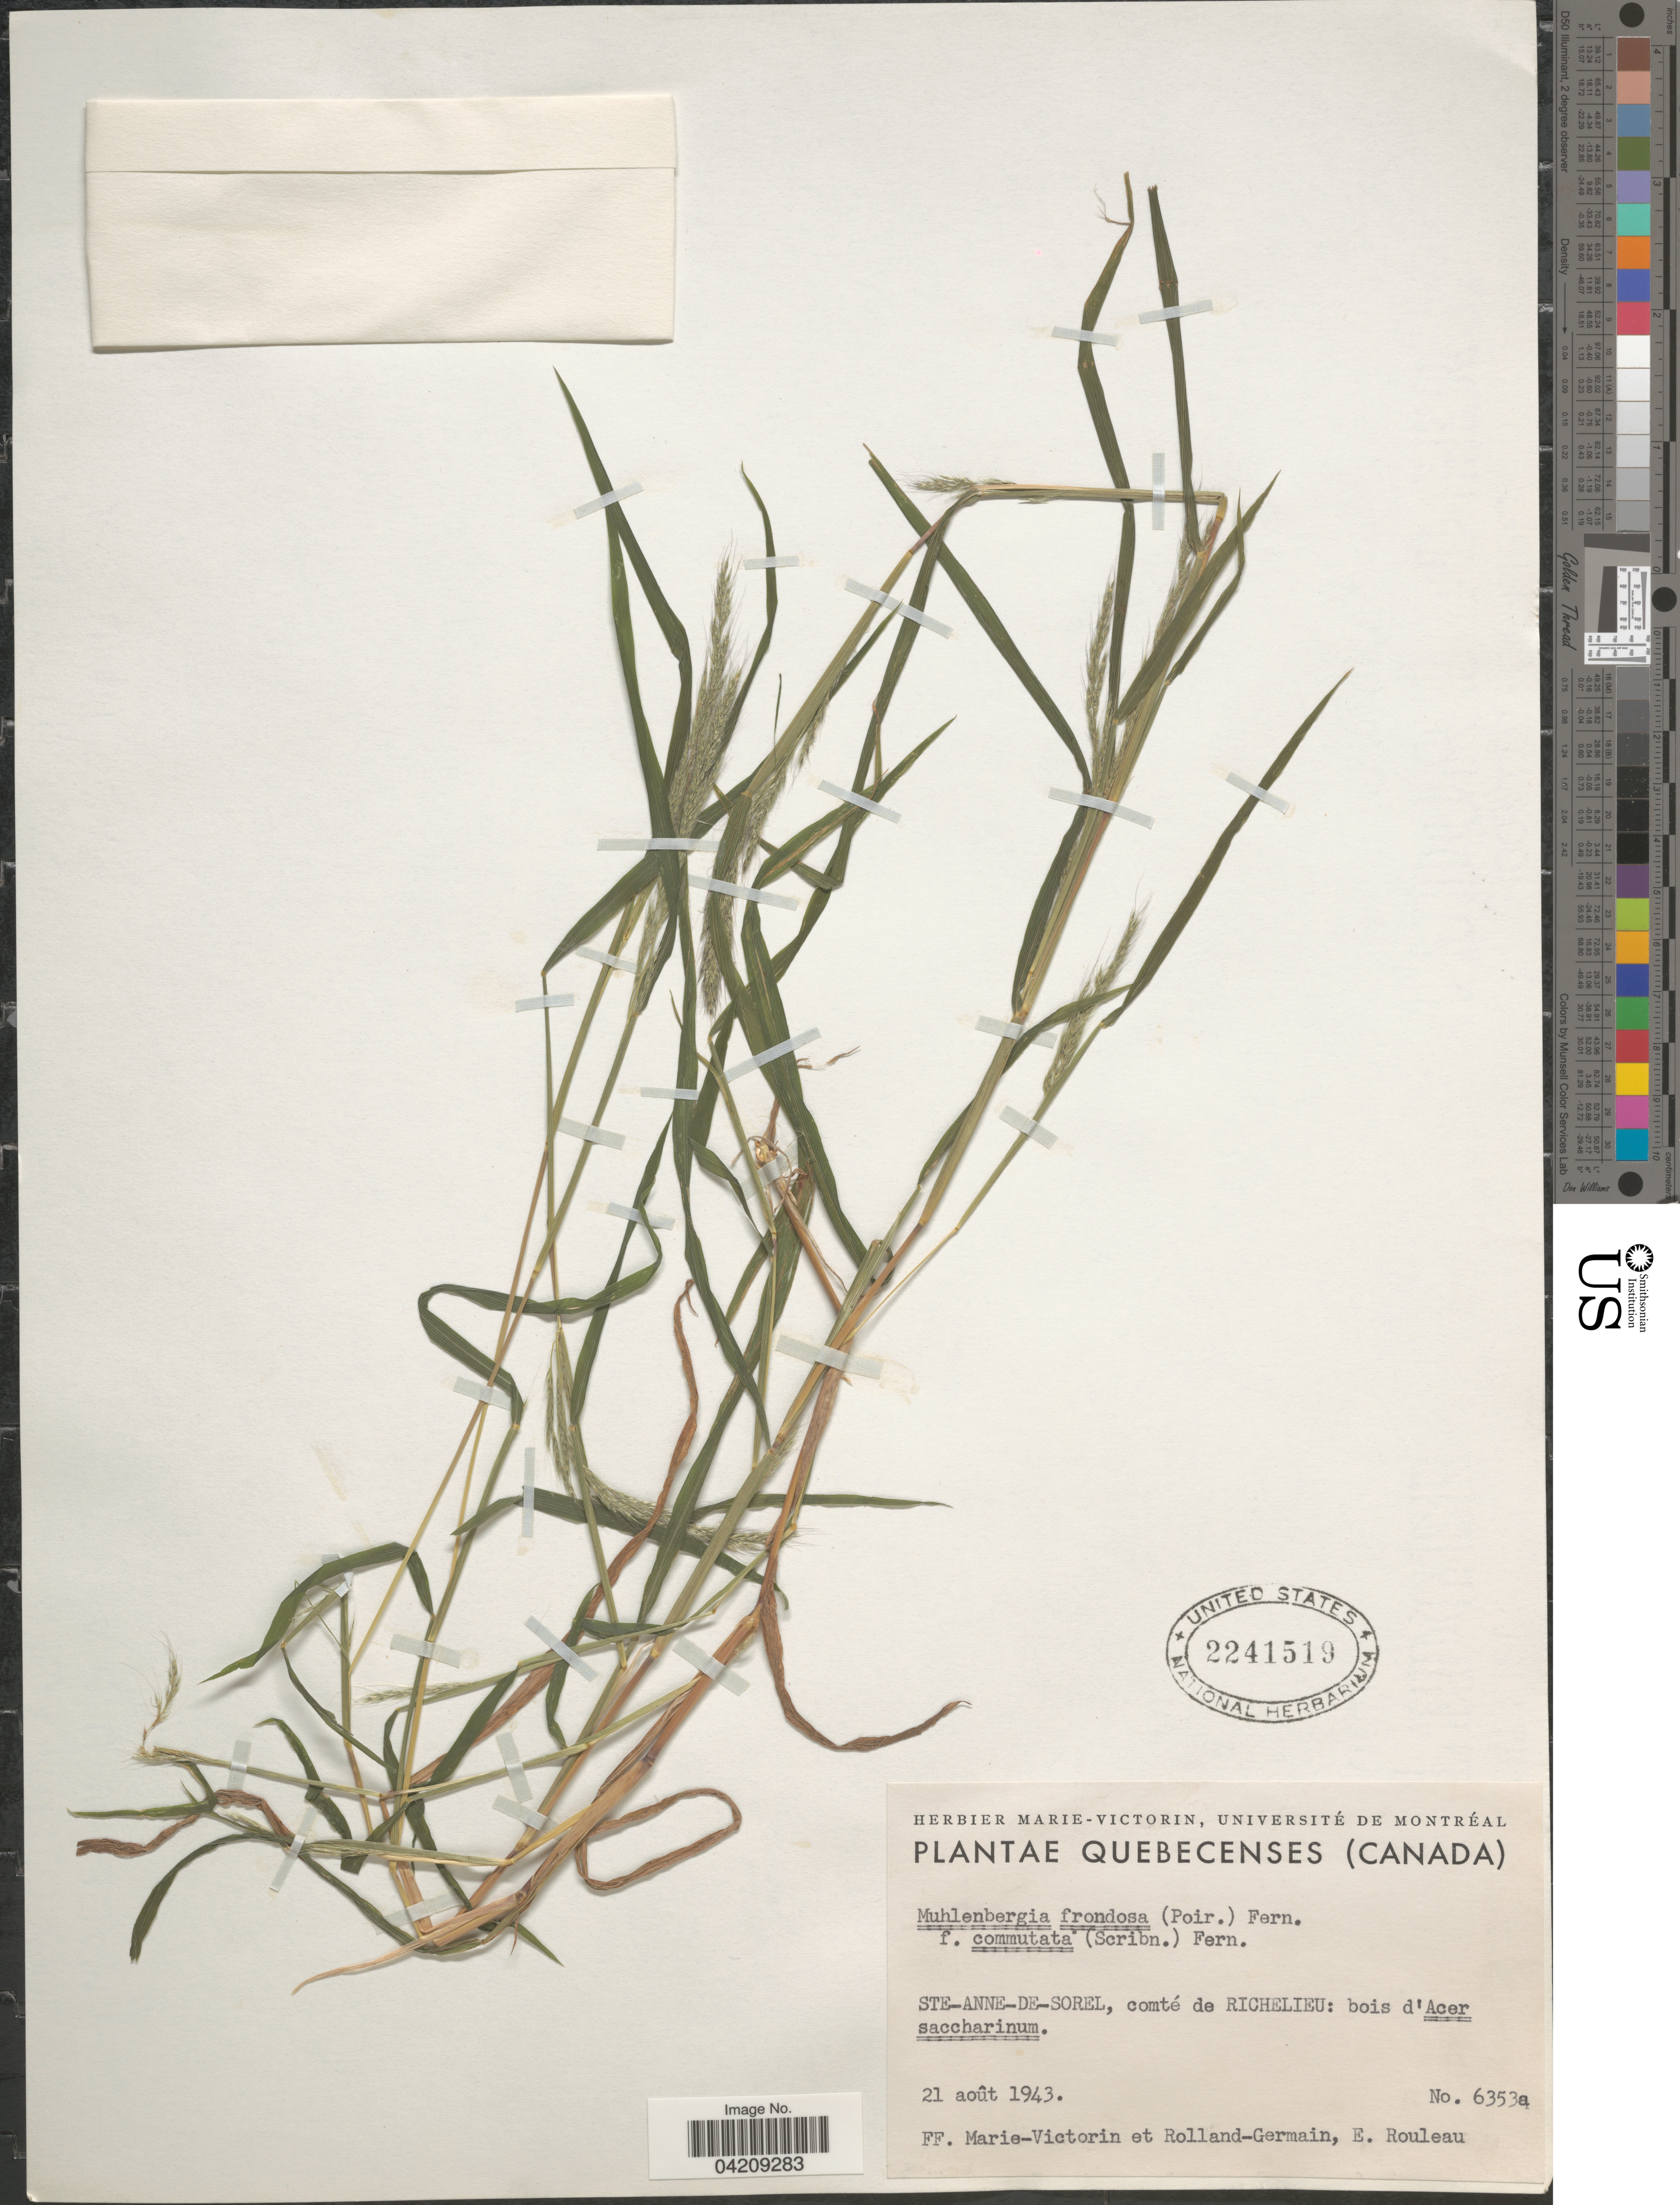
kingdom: Plantae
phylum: Tracheophyta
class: Liliopsida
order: Poales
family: Poaceae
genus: Muhlenbergia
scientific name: Muhlenbergia frondosa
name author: (Poir.) Fernald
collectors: F. Marie-Victorin, Rolland-Germain & E. Rouleau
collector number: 6353a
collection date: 1943-08-21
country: Canada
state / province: Quebec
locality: Ste-Anne-De-Sorel, comté de Richelieu; bois d'Acer saccharinum.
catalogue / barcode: US 2241519